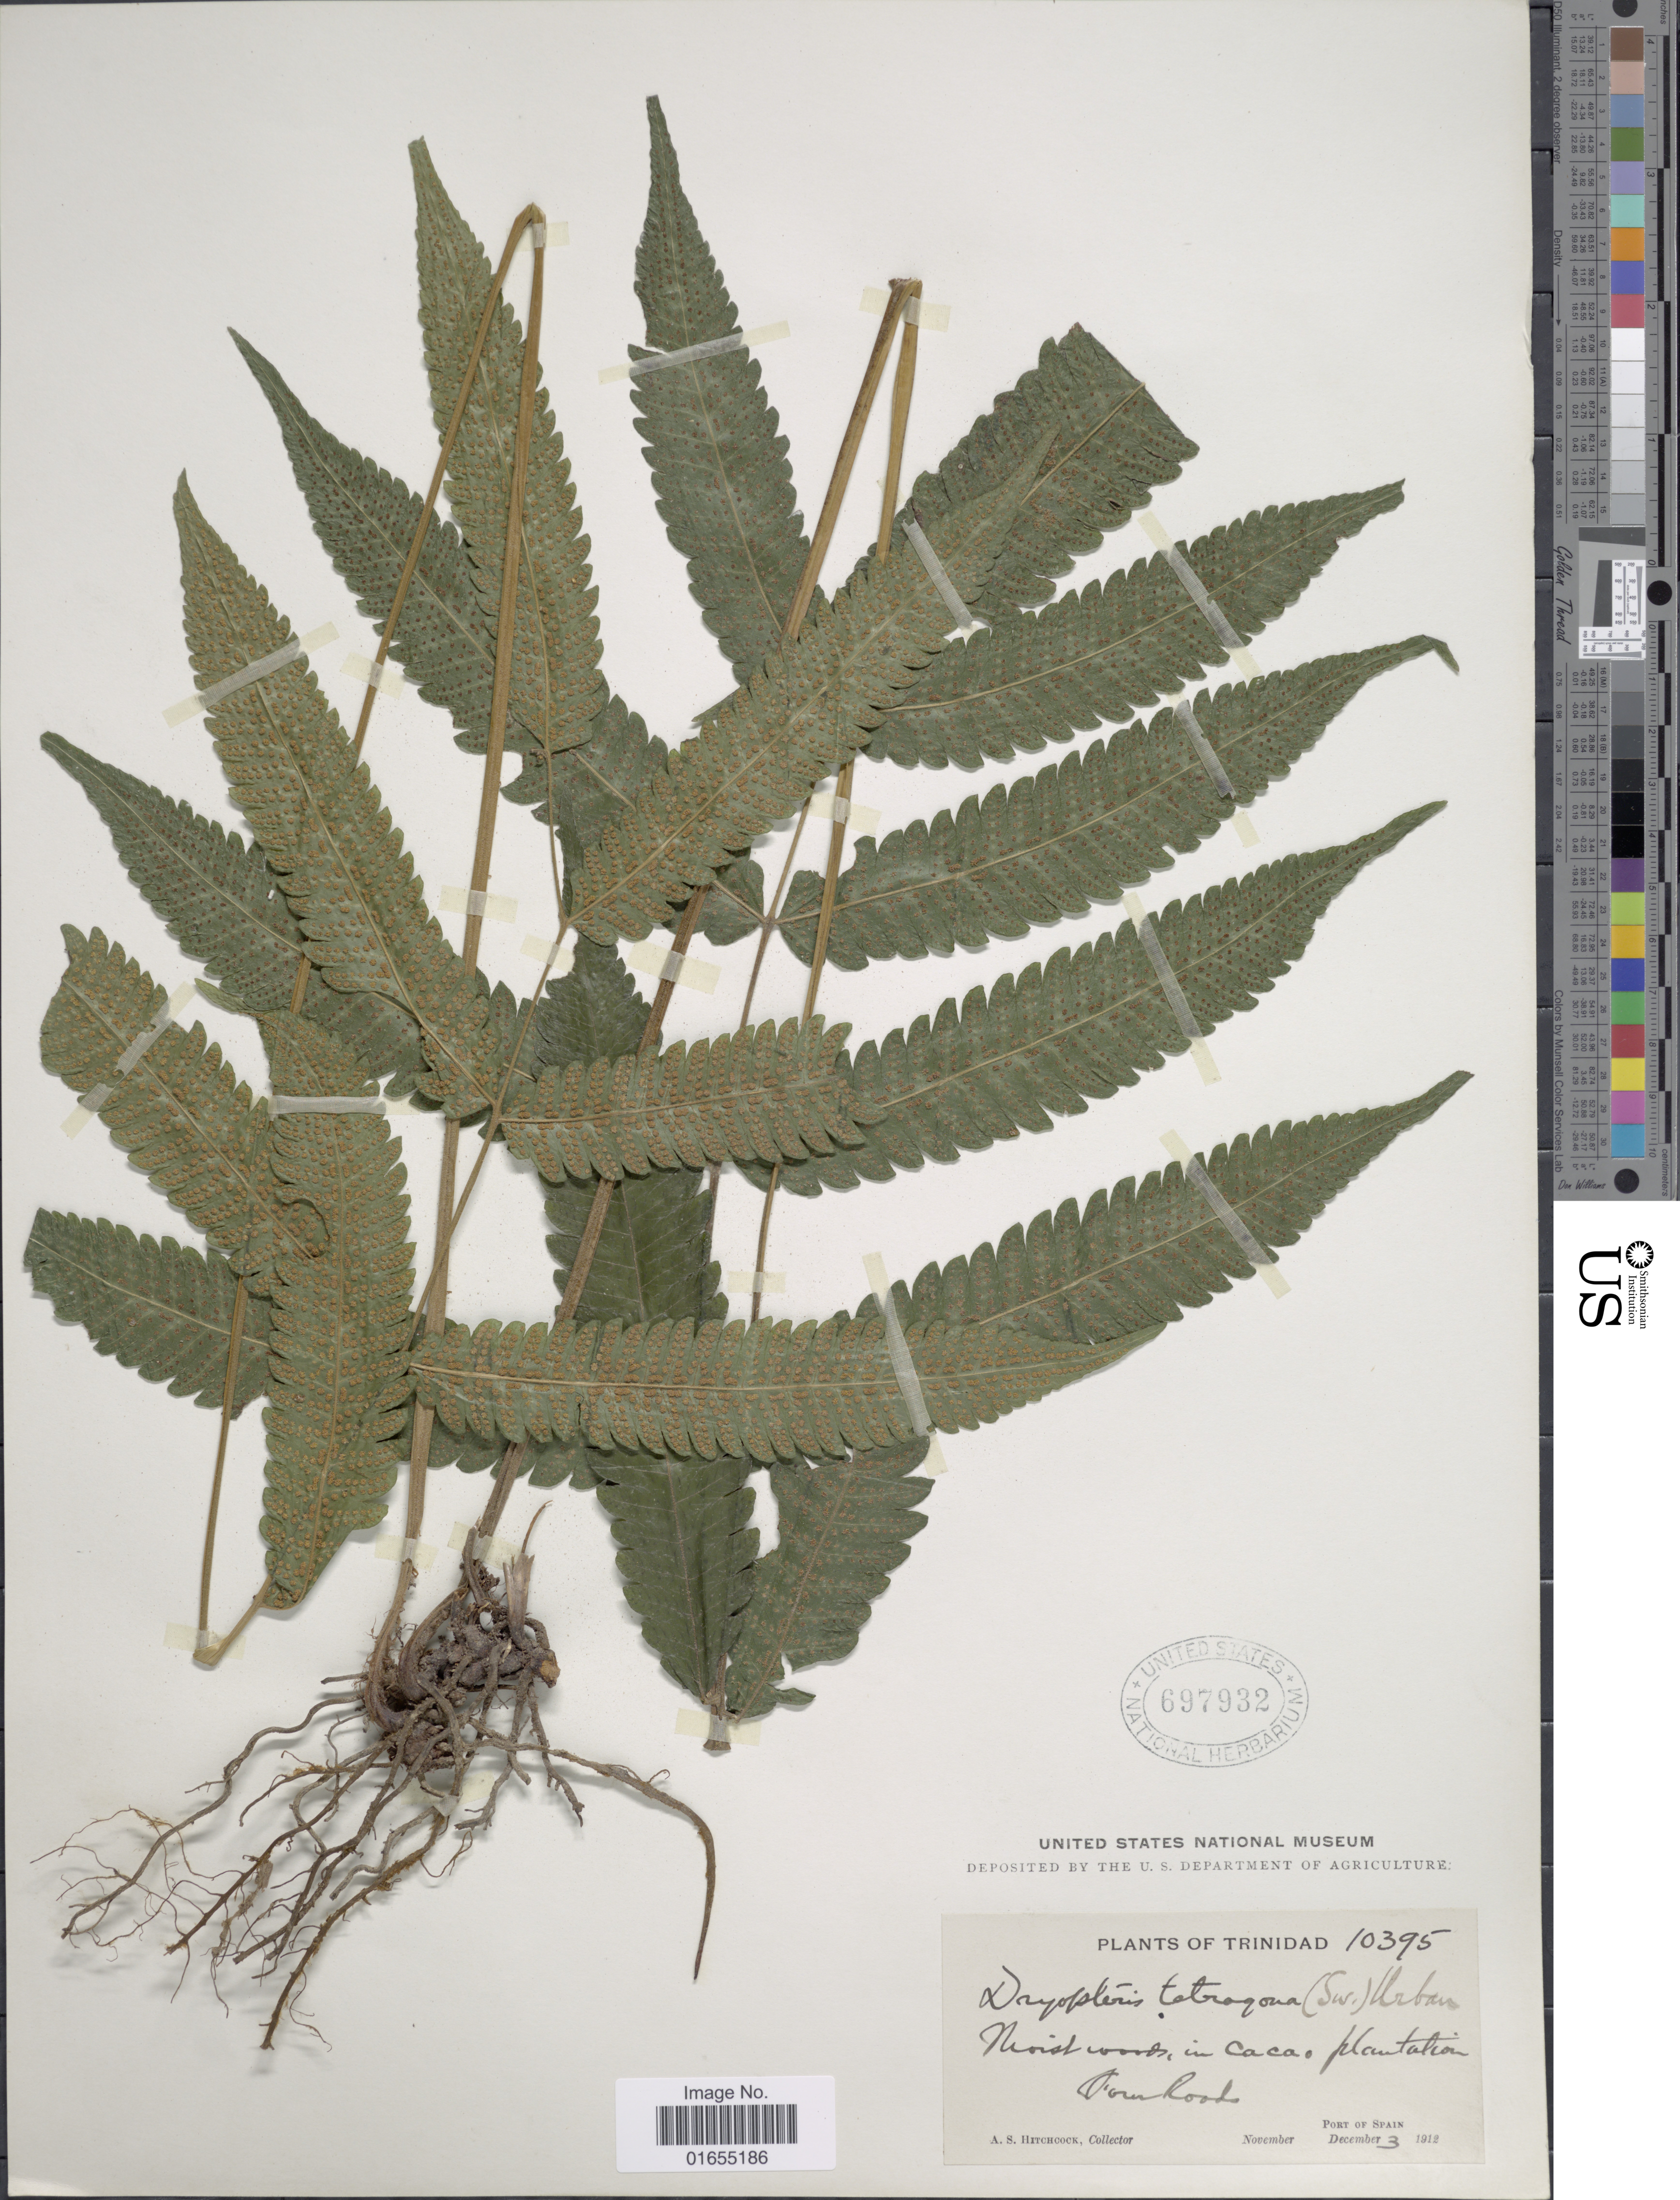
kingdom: Plantae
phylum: Tracheophyta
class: Polypodiopsida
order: Polypodiales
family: Thelypteridaceae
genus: Goniopteris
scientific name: Goniopteris subtetragona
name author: (Link) Vareschi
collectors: A. S. Hitchcock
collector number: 10395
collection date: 1912-12-03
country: Trinidad and Tobago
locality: Trinidad, Moist woods in cacao plantation Four Roads, Port of Spain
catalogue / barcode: US 697932